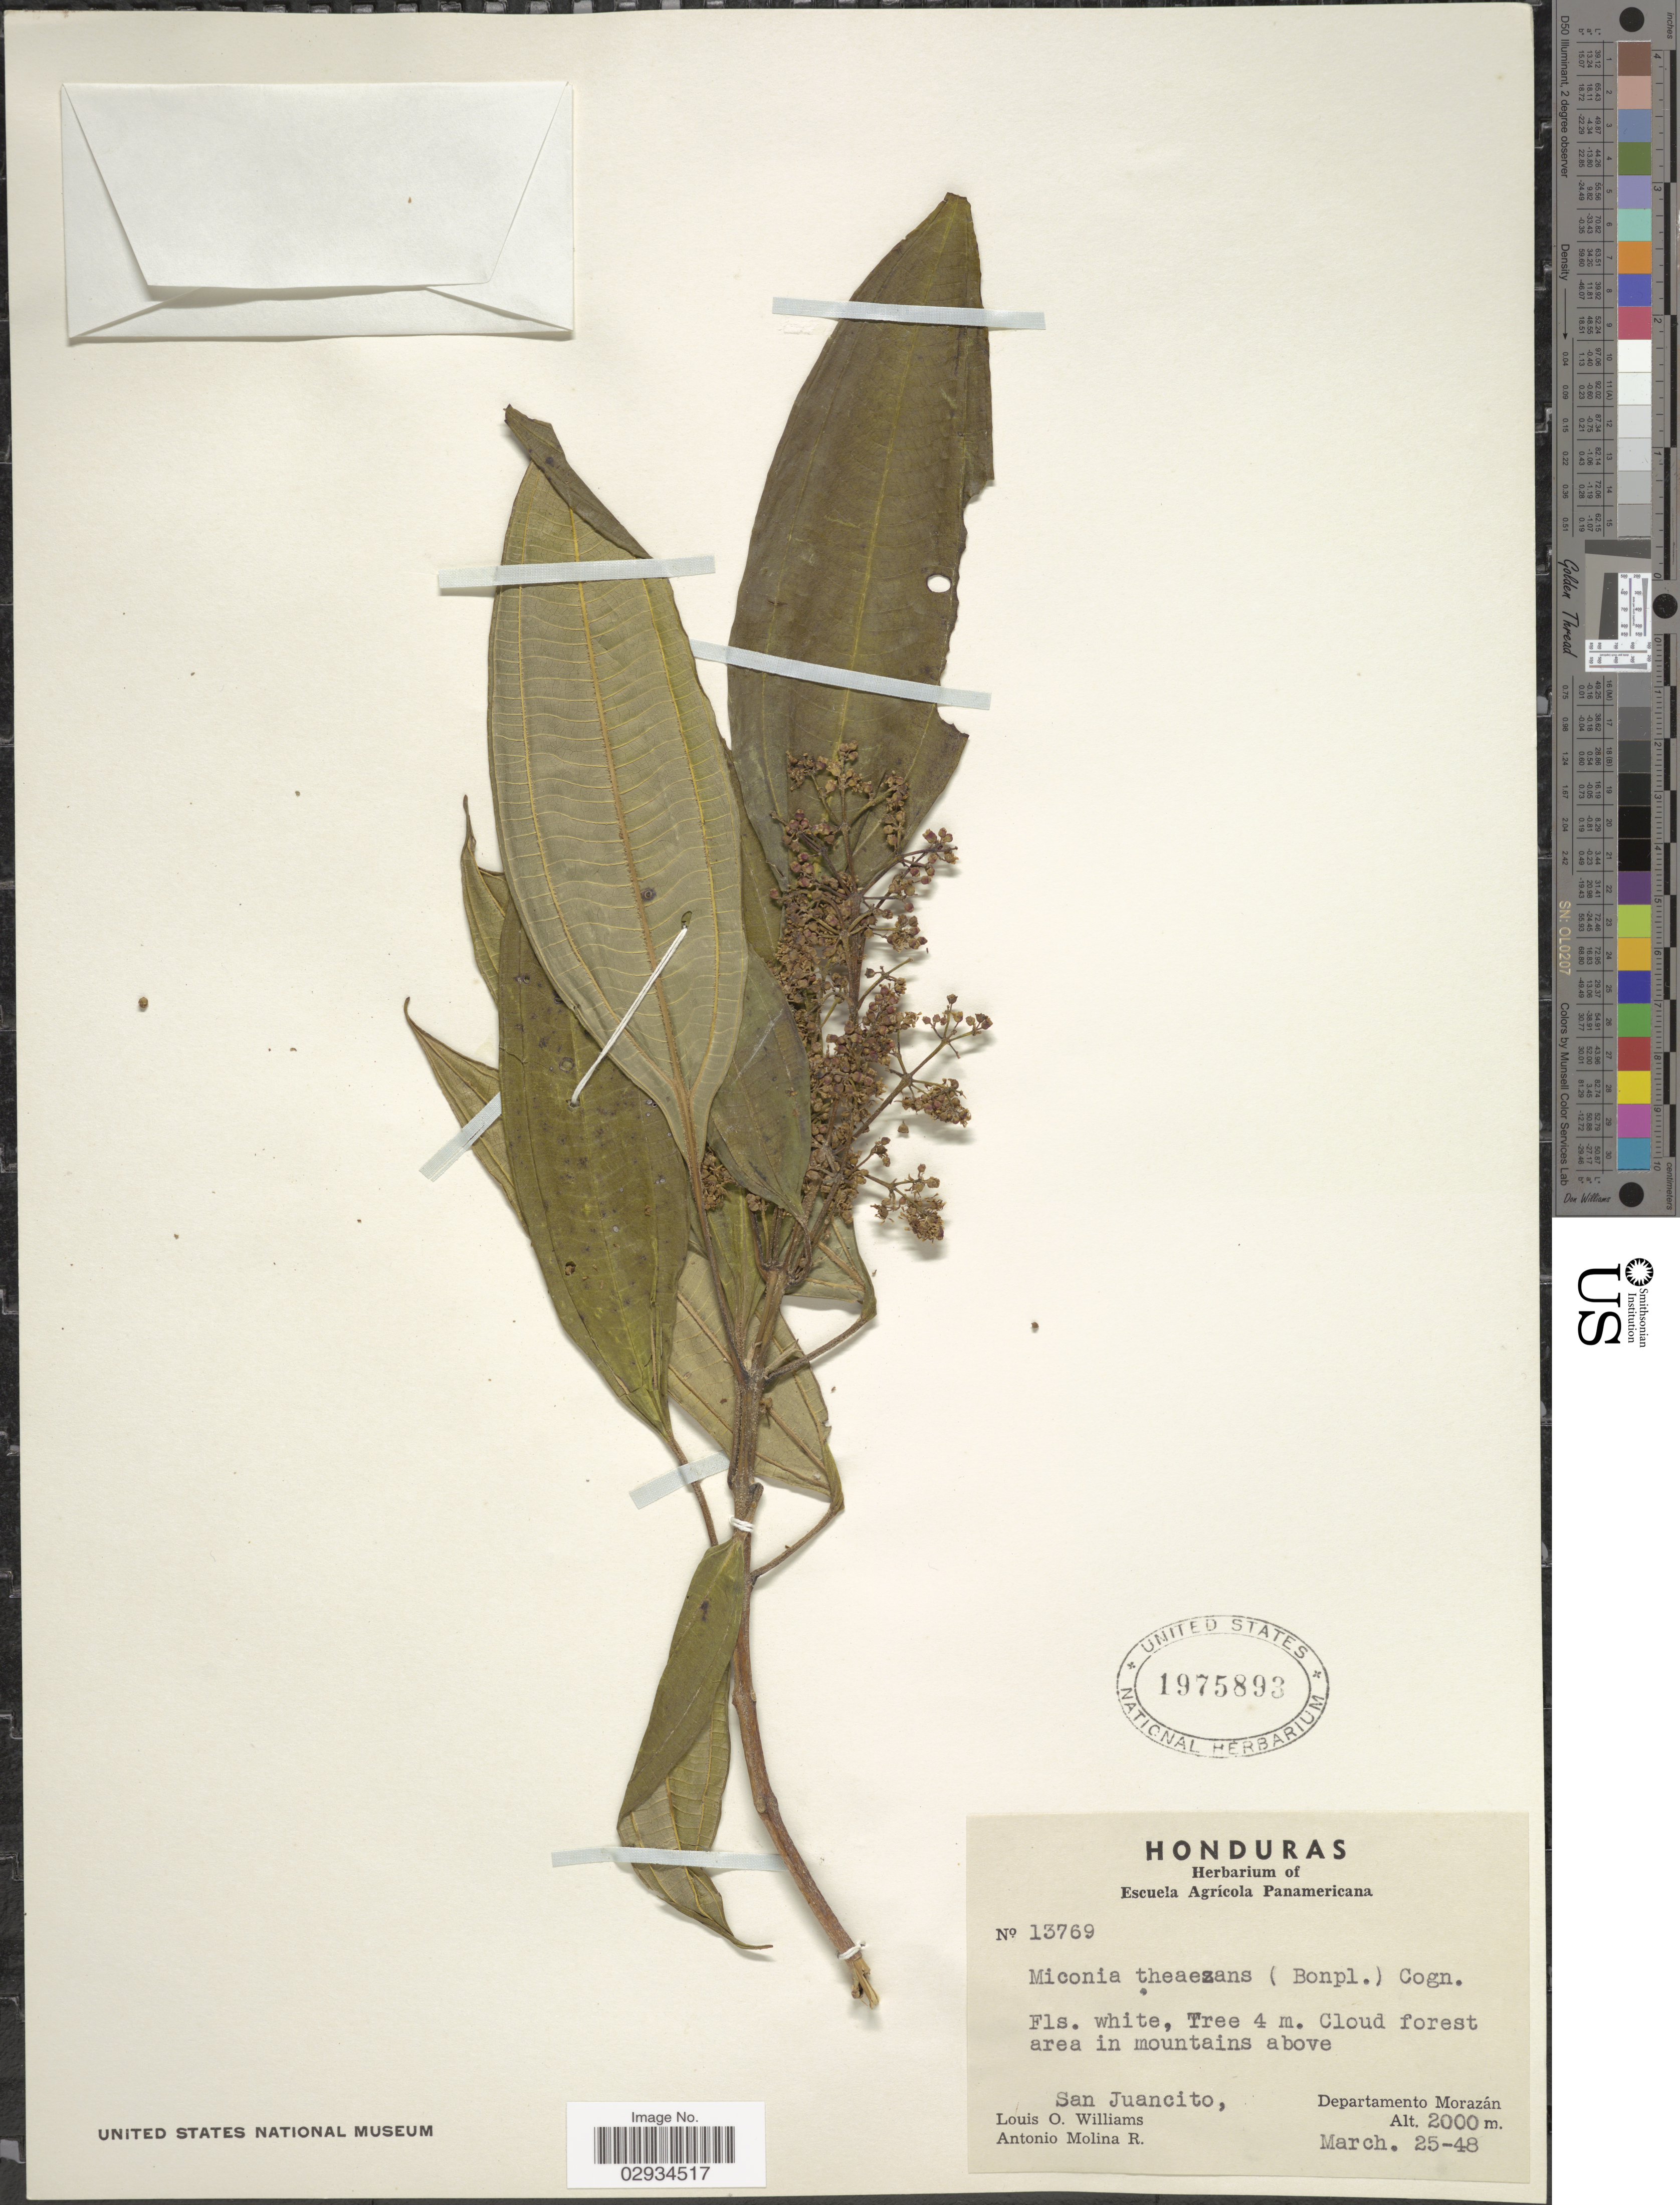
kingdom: Plantae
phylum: Tracheophyta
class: Magnoliopsida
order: Myrtales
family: Melastomataceae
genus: Miconia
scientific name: Miconia theizans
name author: (Bonpl.) Cogn.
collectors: L. O. Williams & A. Molina R.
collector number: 13769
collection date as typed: Transcribed d/m/y: 25/3/48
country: Honduras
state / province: Fco. Morazán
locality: Cloud forest area in mountains above San Juancito, Departamento Morazán.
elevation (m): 2000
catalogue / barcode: US 1975893